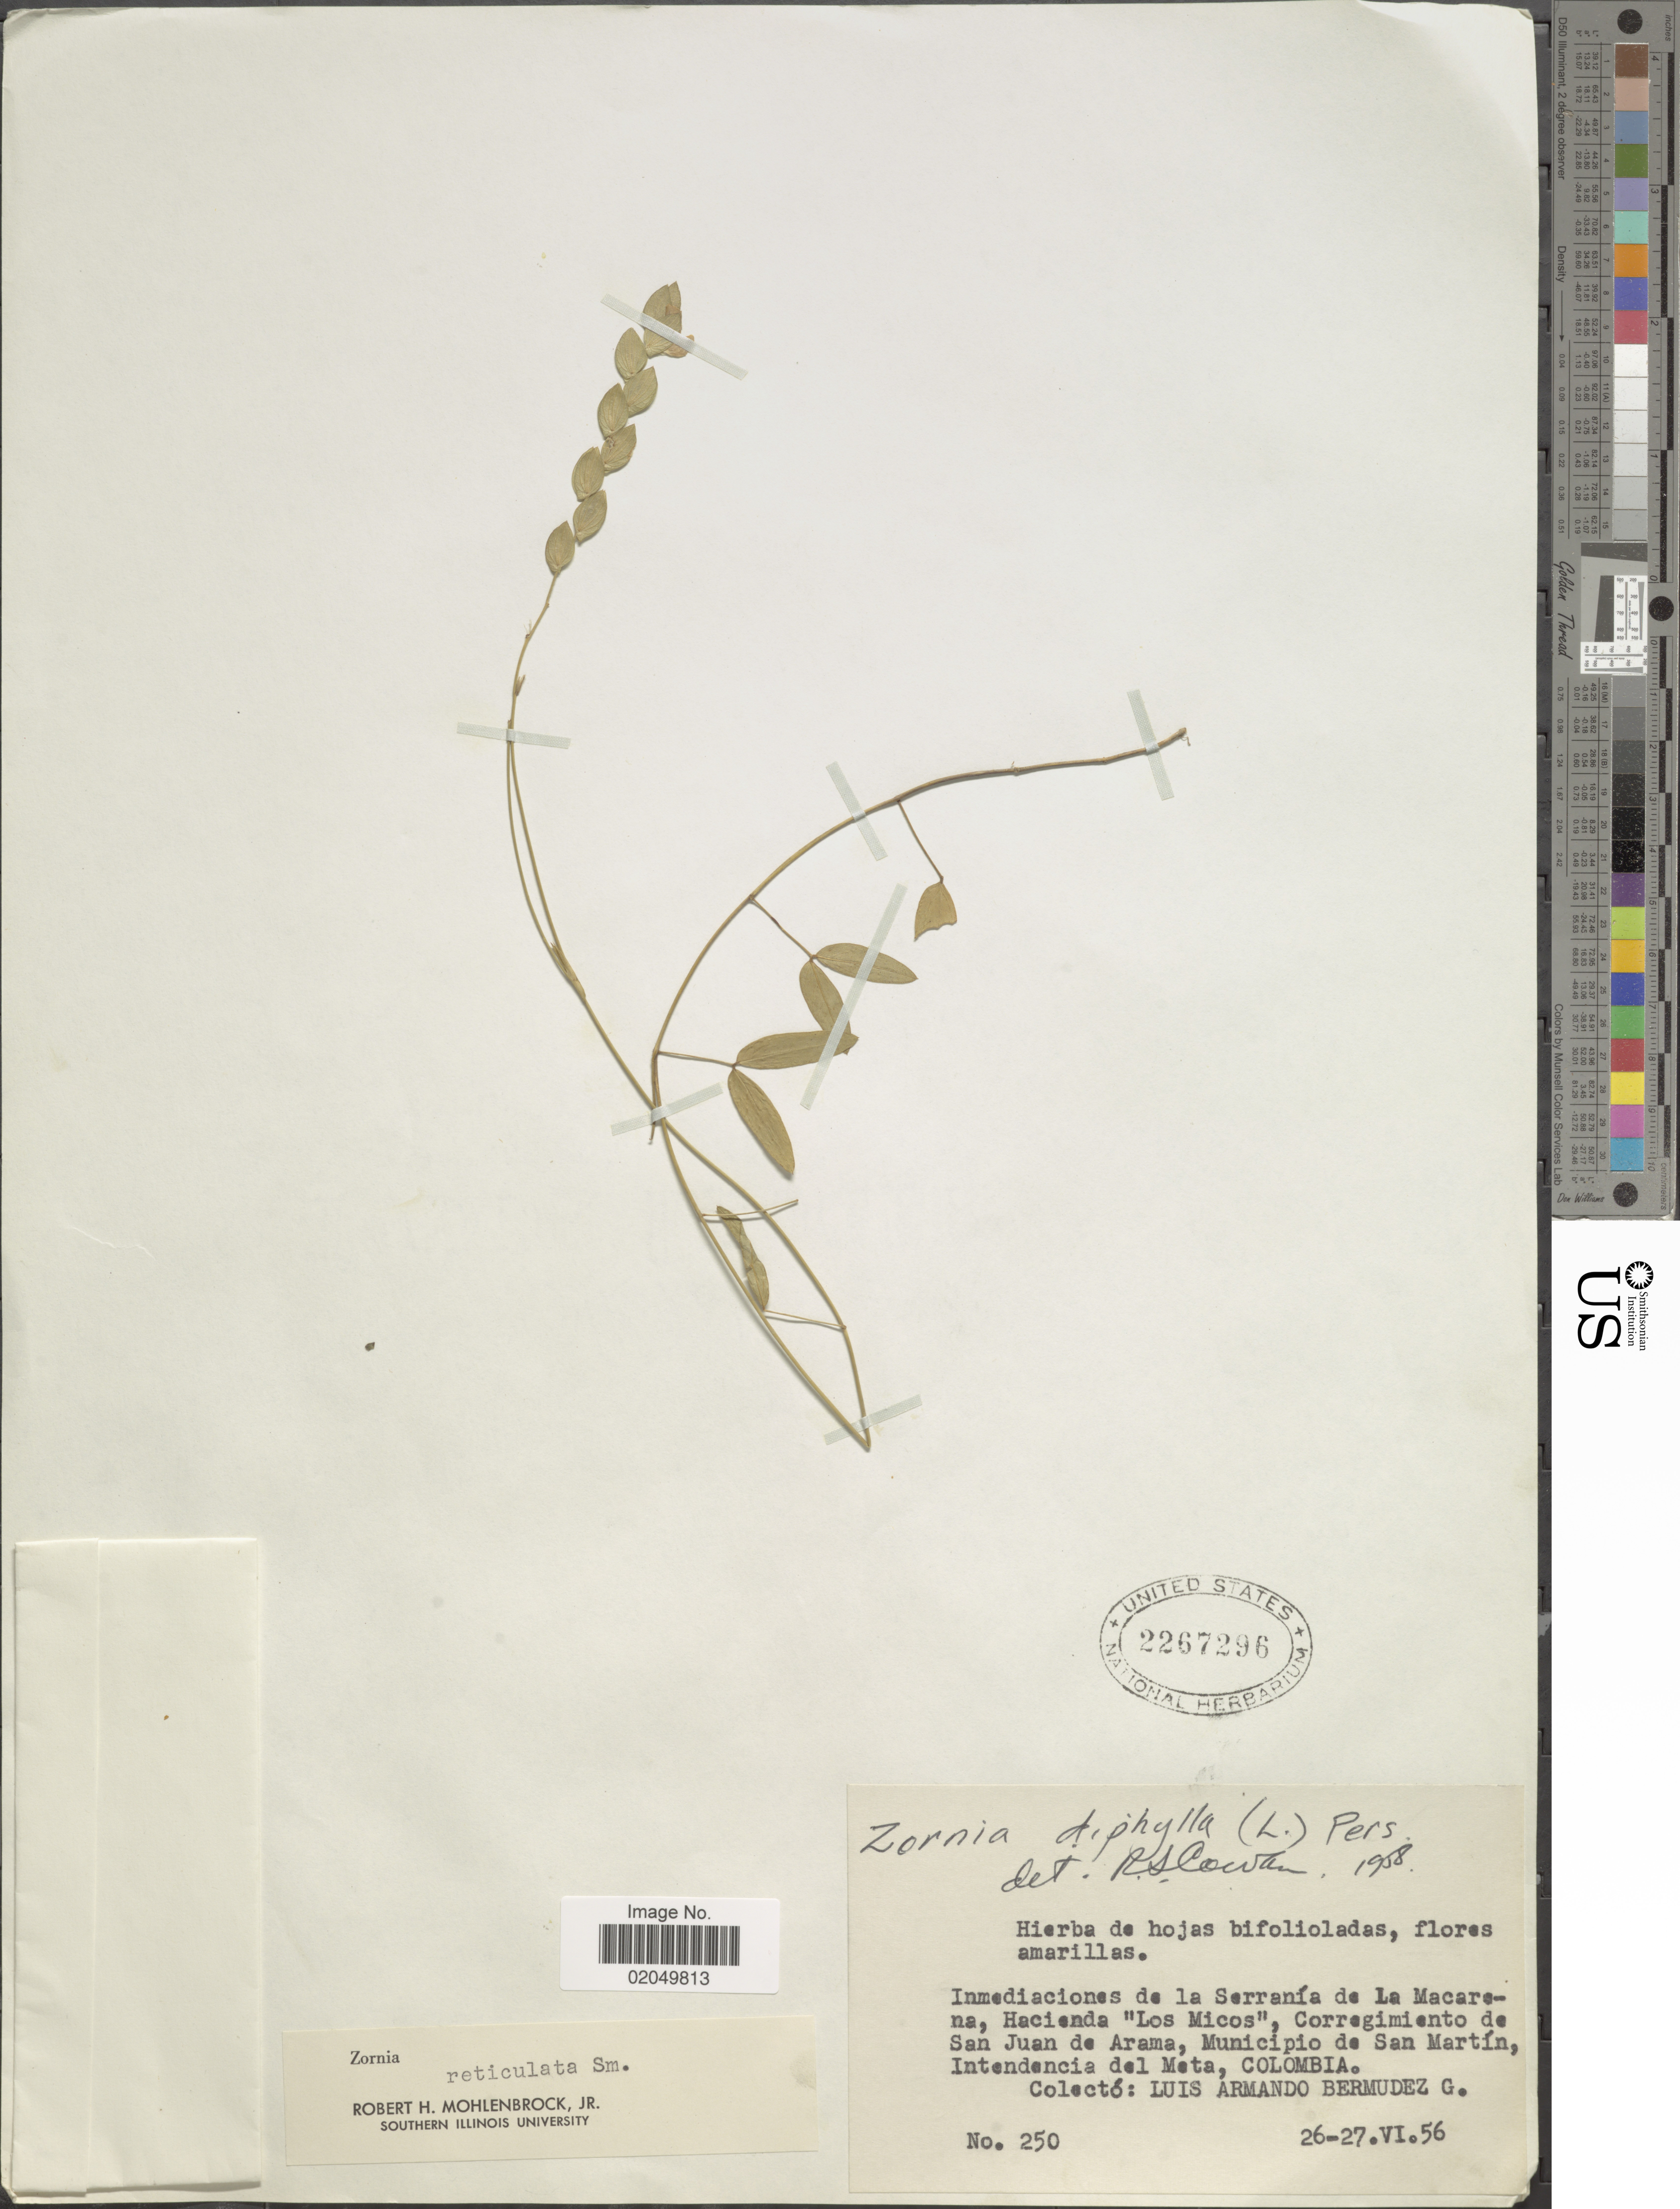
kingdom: Plantae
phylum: Tracheophyta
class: Magnoliopsida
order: Fabales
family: Fabaceae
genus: Zornia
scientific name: Zornia reticulata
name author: Sm.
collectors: L. Bermudez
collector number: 250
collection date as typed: Transcribed d/m/y: 26/6/56 to 27/6/56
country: Colombia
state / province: Meta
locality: Hacienda Los Micos, Corregimiento de San Juan de Arama, Municipio de San Martin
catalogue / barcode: US 2267296